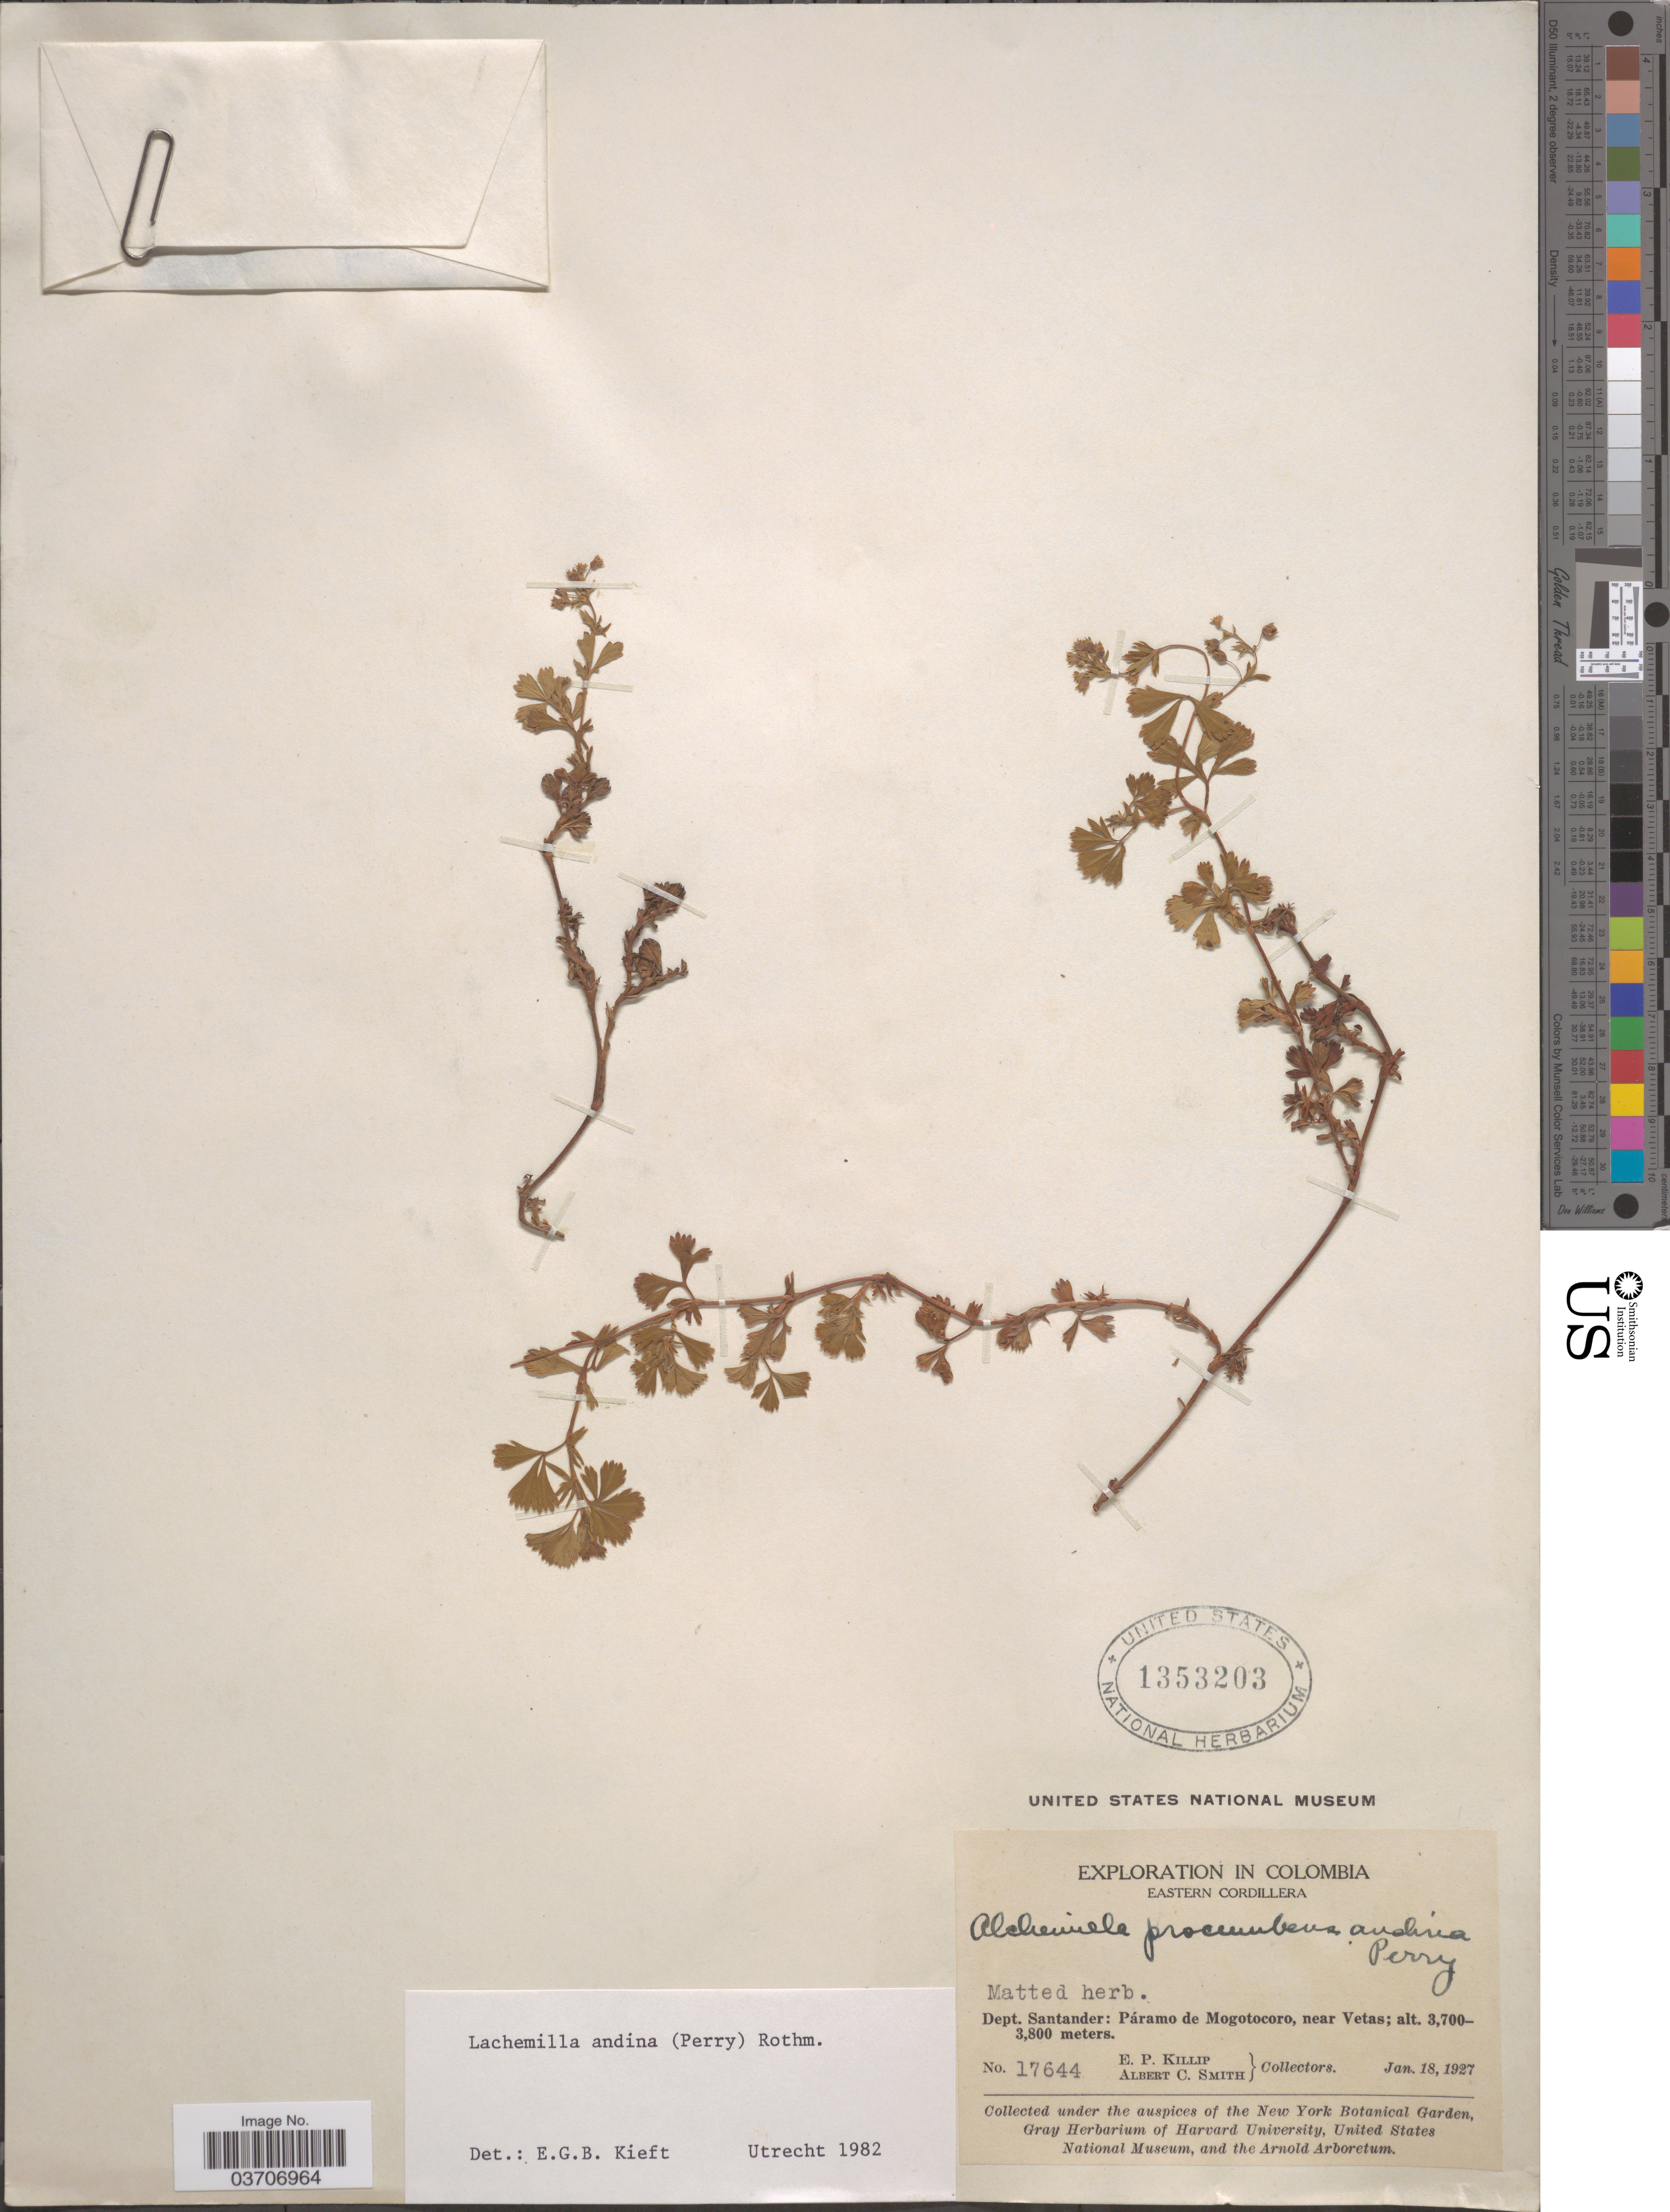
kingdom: Plantae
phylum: Tracheophyta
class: Magnoliopsida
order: Rosales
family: Rosaceae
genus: Lachemilla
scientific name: Lachemilla andina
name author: (L.M. Perry) Rothm.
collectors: E. P. Killip & A. C. Smith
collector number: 17644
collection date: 1927-01-18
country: Colombia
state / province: Santander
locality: Eastern Cordillera. Dept. Santander: Páramo de Mogotocoro, near Vetas.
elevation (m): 3700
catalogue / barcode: US 1353203